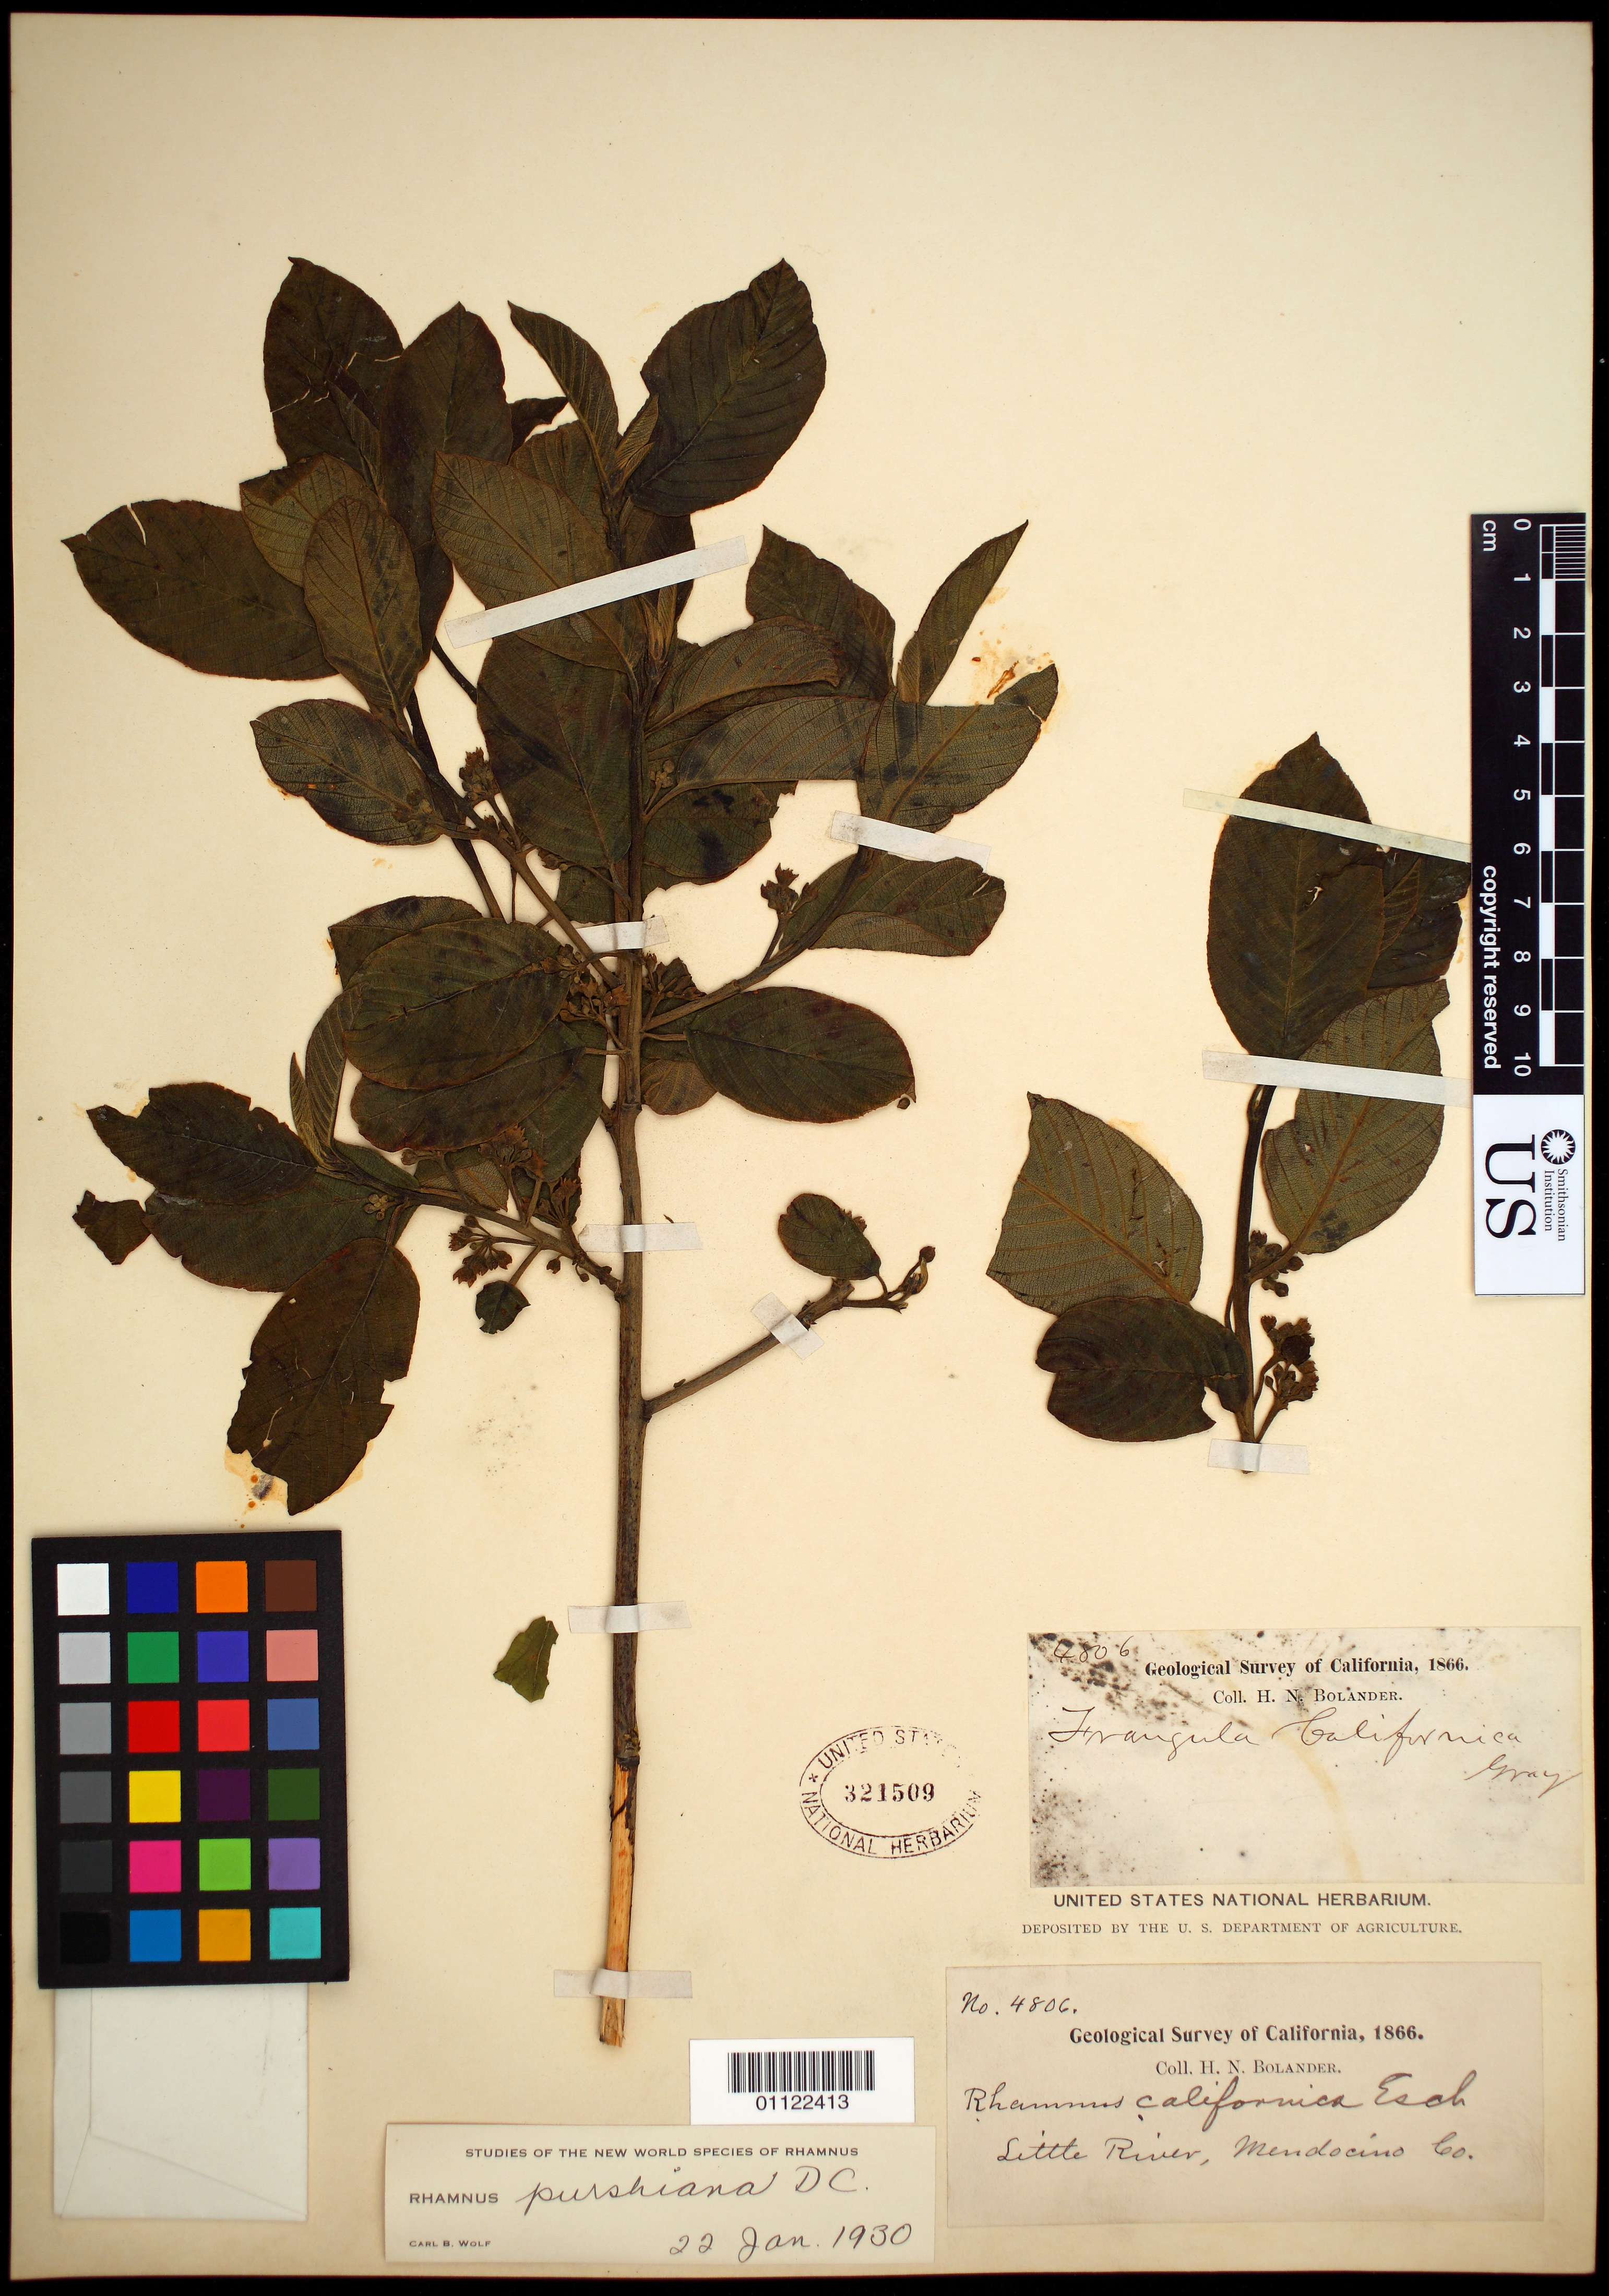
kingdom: Plantae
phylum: Tracheophyta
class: Magnoliopsida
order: Rosales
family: Rhamnaceae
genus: Frangula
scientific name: Frangula purshiana subsp. purshiana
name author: (DC.) A. Gray ex J.G. Cooper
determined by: Strong, Mark T., (BOT), Smithsonian Institution - National Museum of Natural History (UNITED STATES)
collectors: H. Bolander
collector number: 4806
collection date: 1866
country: United States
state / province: California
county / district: Mendocino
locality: Little River.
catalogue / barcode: US 321509